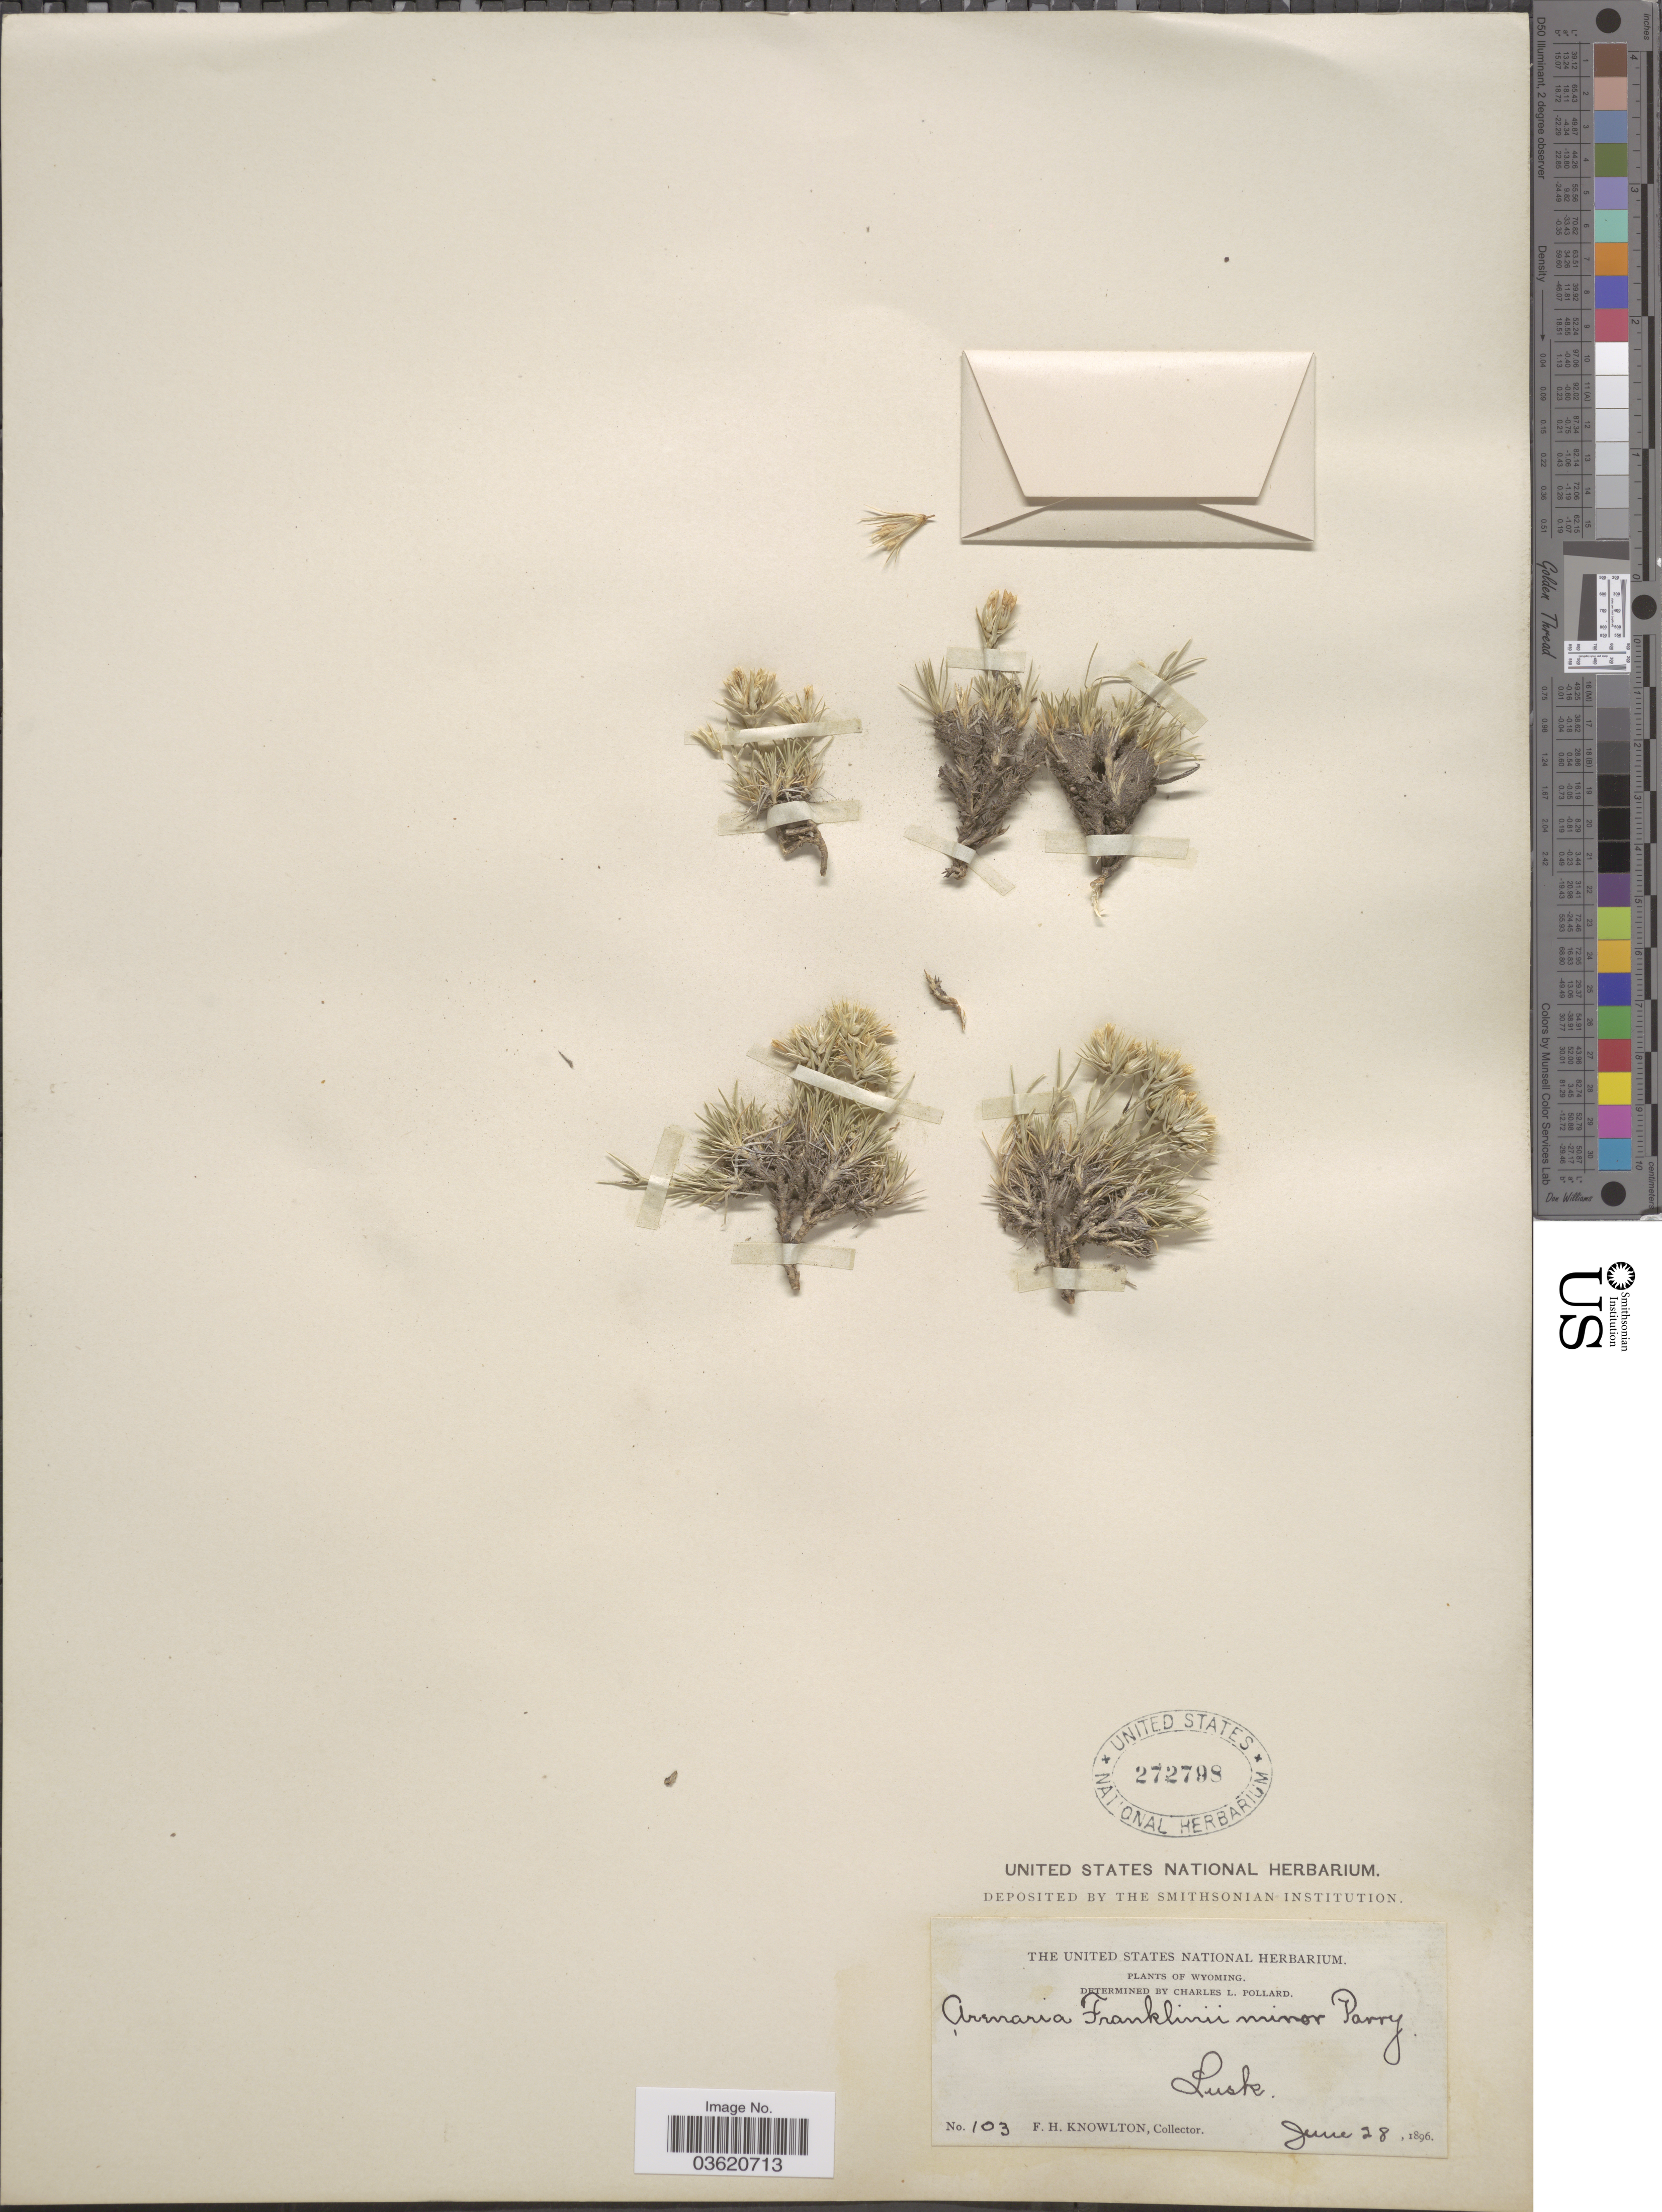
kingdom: Plantae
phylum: Tracheophyta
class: Magnoliopsida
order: Caryophyllales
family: Caryophyllaceae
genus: Eremogone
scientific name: Eremogone hookeri var. hookeri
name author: (Nutt.) W.A. Weber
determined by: Strong, Mark T., (BOT), Smithsonian Institution - National Museum of Natural History (UNITED STATES)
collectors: F. H. Knowlton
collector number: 103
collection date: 1896-06-28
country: United States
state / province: Wyoming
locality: Lusk.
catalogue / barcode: US 272798